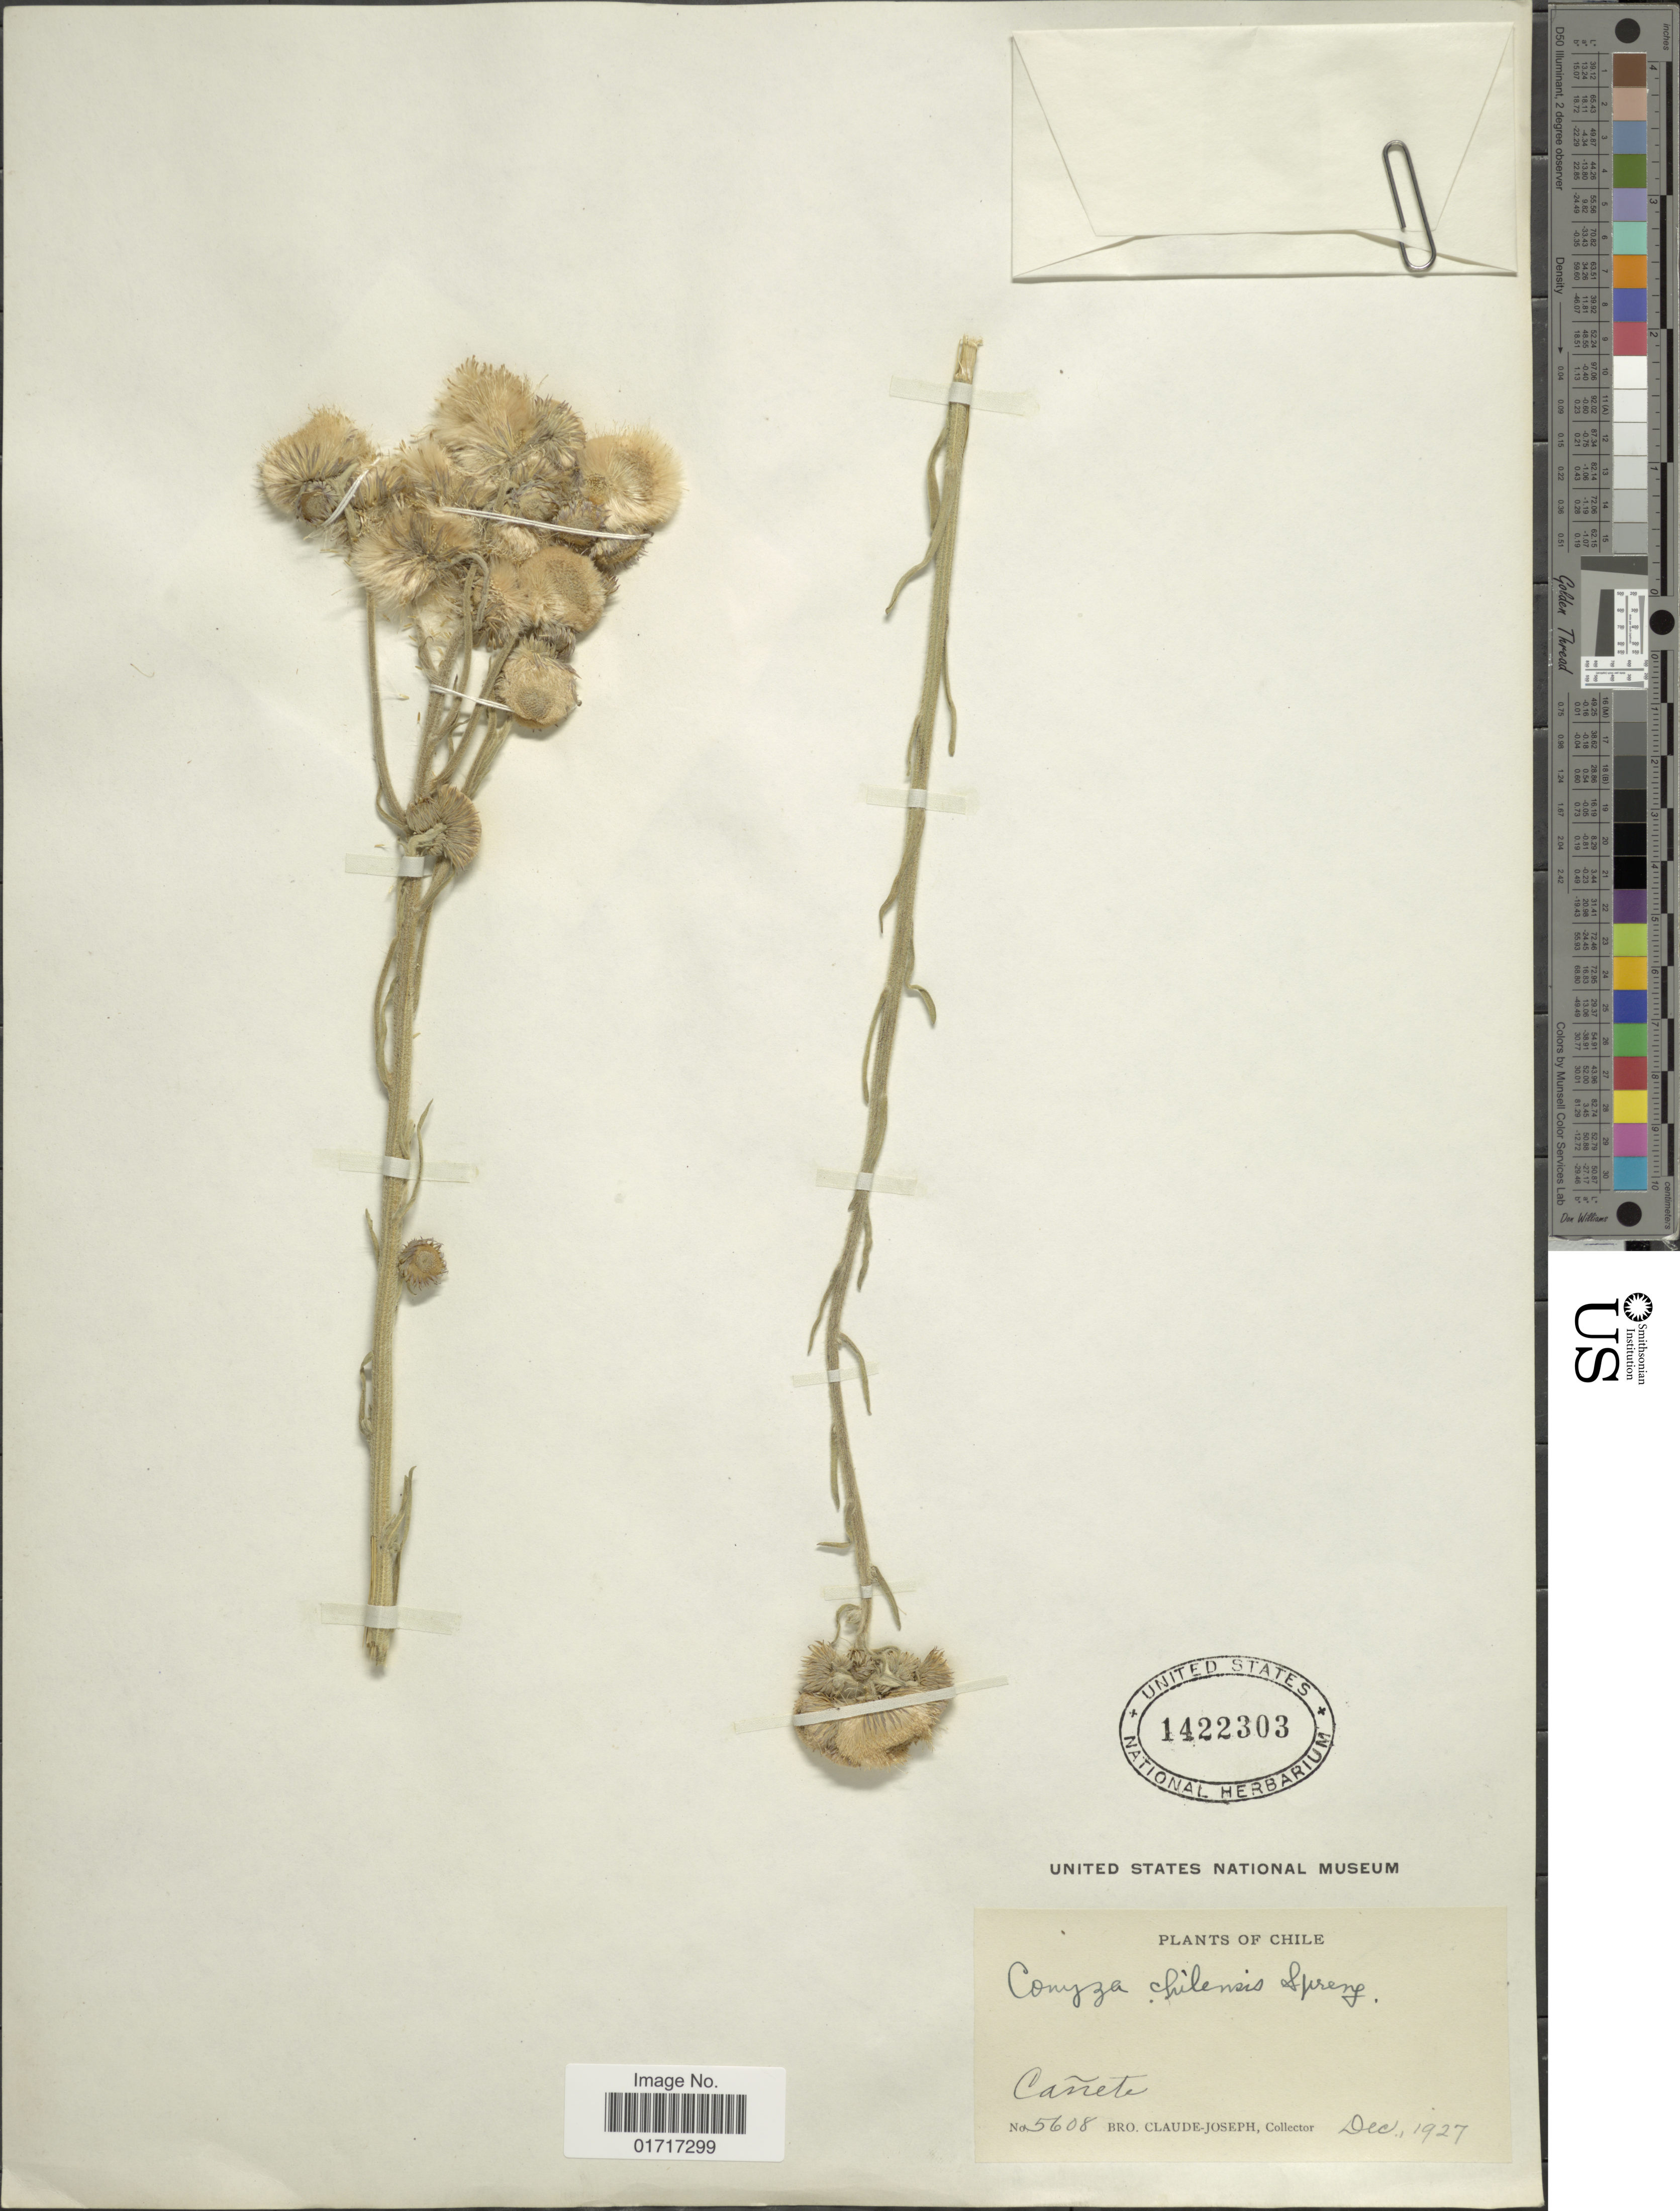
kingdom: Plantae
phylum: Tracheophyta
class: Magnoliopsida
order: Asterales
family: Asteraceae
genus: Conyza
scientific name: Conyza primulaefolia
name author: (Lam.) Cuatrec. & Lourteig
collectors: Bro. Claude-Joseph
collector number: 5608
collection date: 1927-12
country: Chile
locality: Canete.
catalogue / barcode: US 1422303